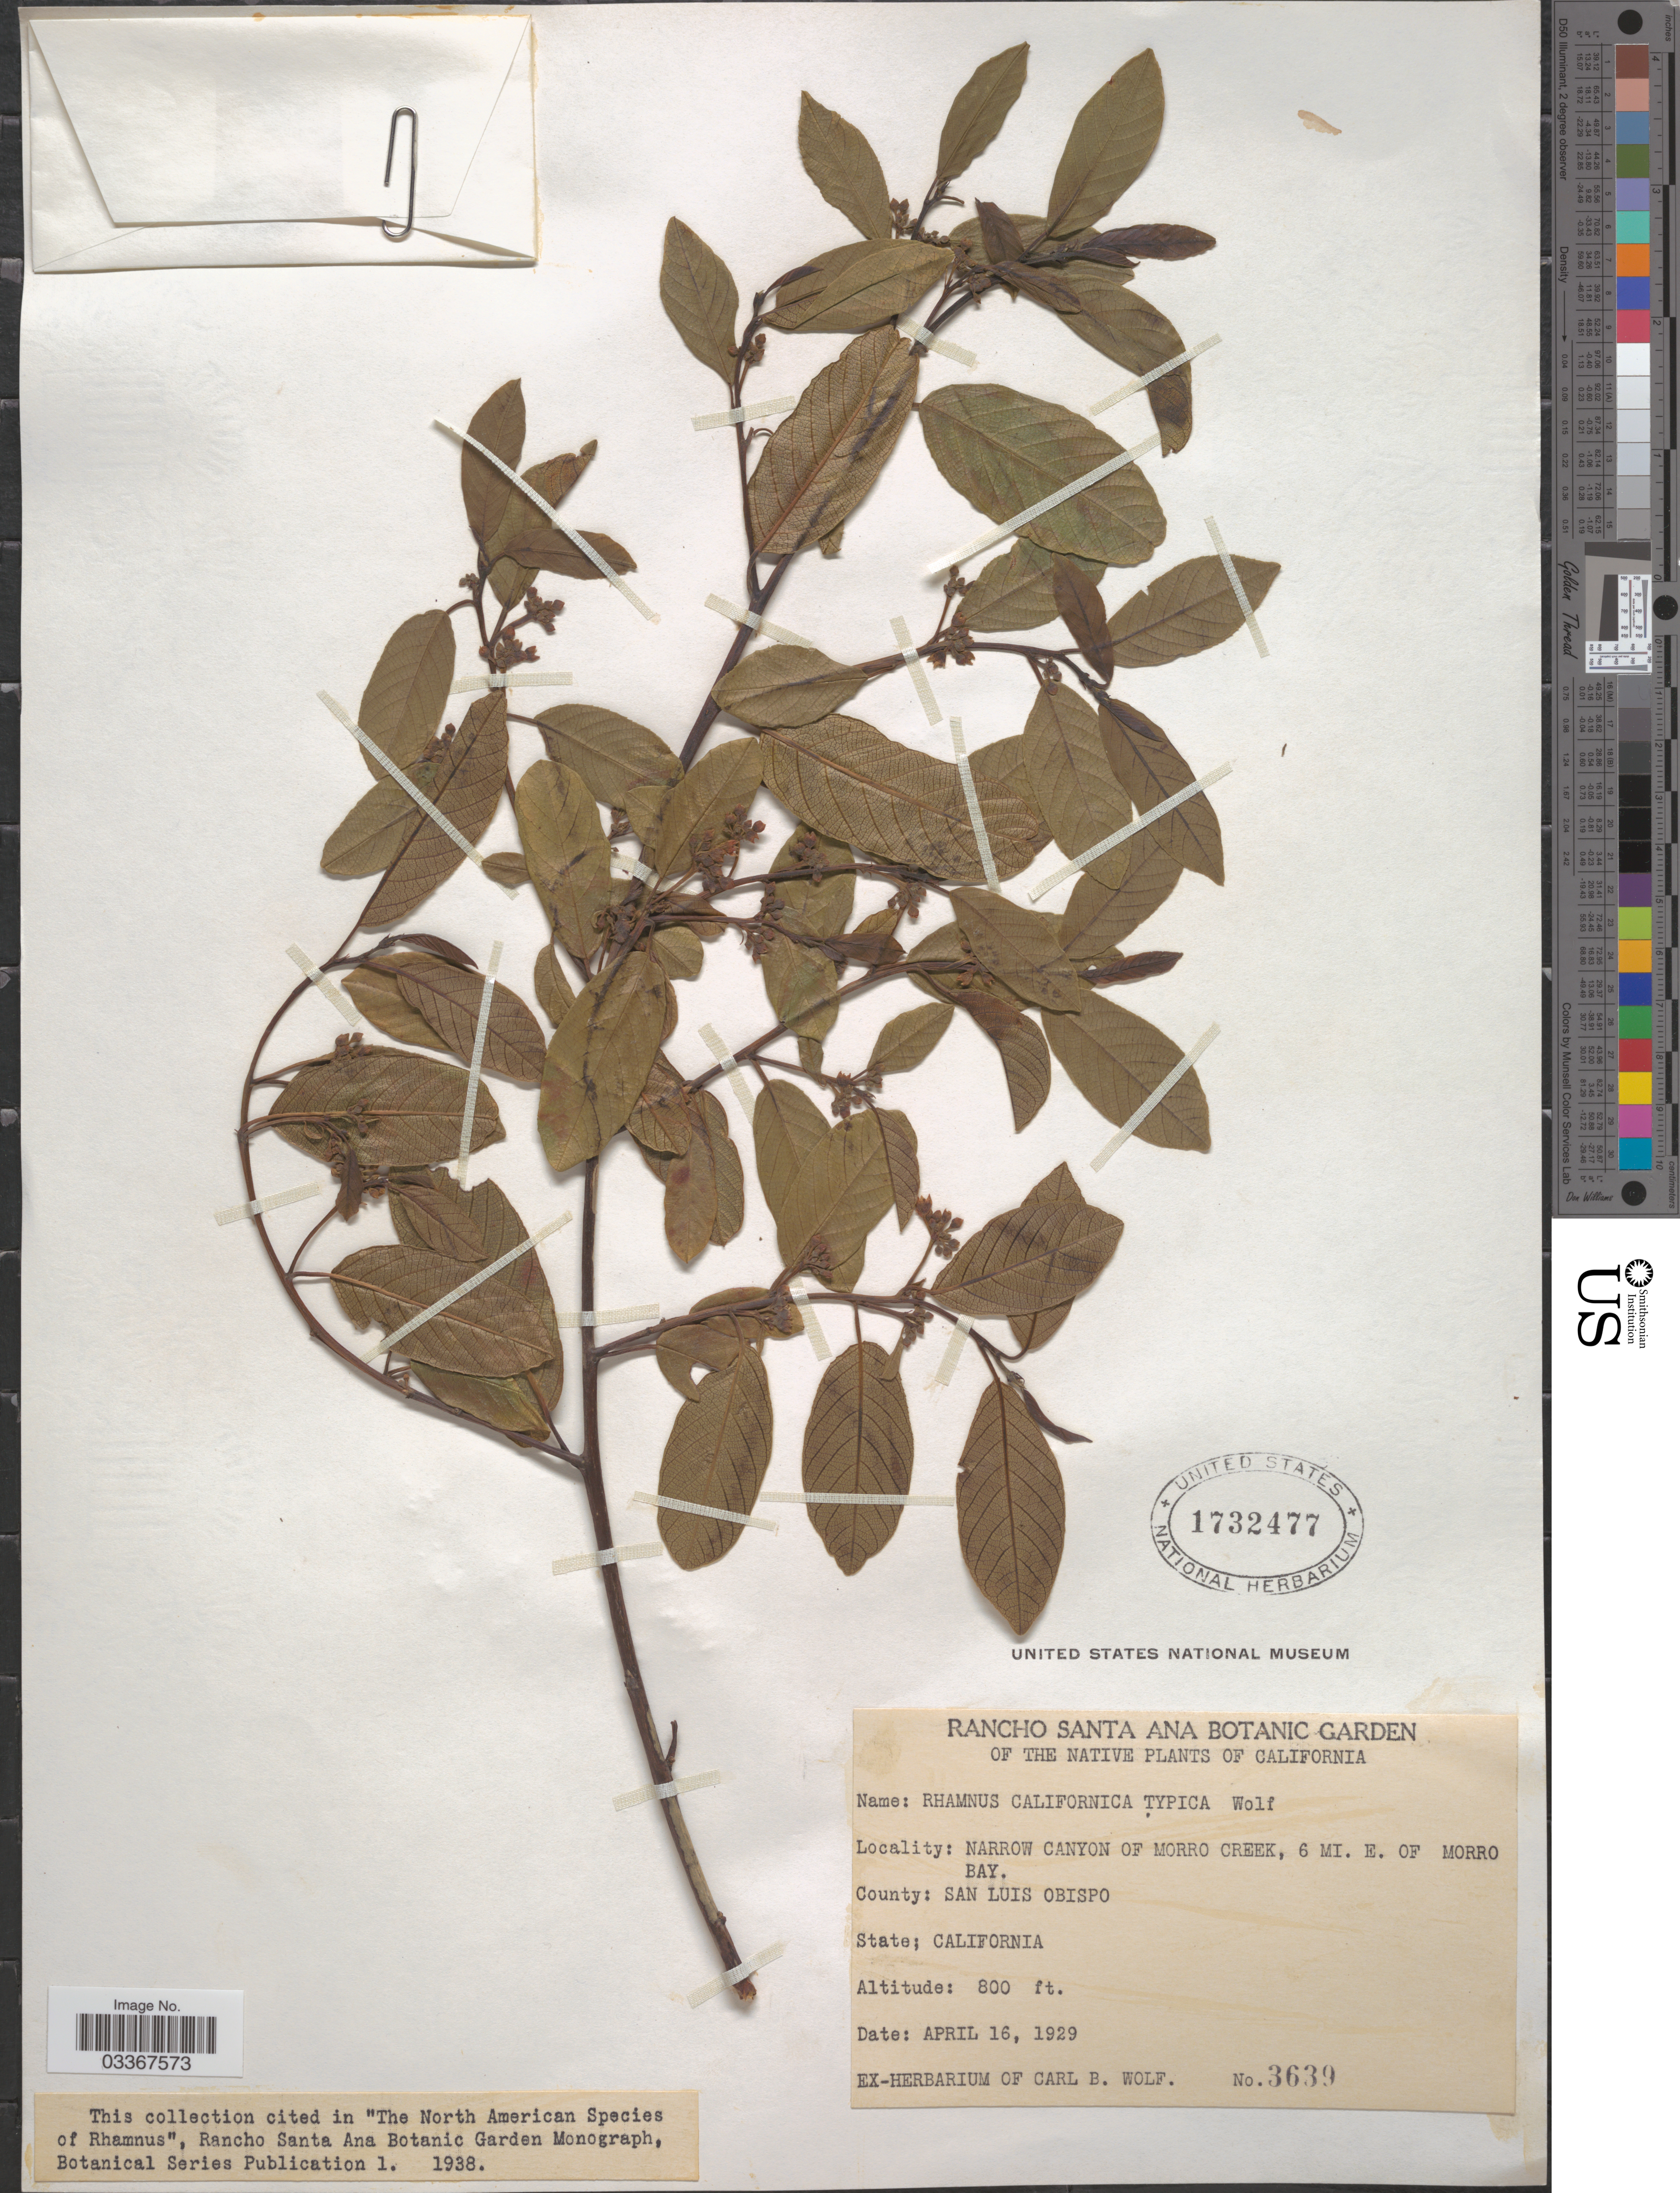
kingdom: Plantae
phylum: Tracheophyta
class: Magnoliopsida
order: Rosales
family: Rhamnaceae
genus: Frangula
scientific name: Frangula californica subsp. californica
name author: (Eschsch.) A. Gray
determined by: Strong, Mark T., (BOT), Smithsonian Institution - National Museum of Natural History (UNITED STATES)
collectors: ex herb. Carl B. Wolf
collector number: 3639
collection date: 1929-04-16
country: United States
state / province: California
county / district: San Luis Obispo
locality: Narrow Canyon of Morro Creek, 6 mi. E. of Morro Bay, County: San Luis Obispo.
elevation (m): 244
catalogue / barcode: US 1732477